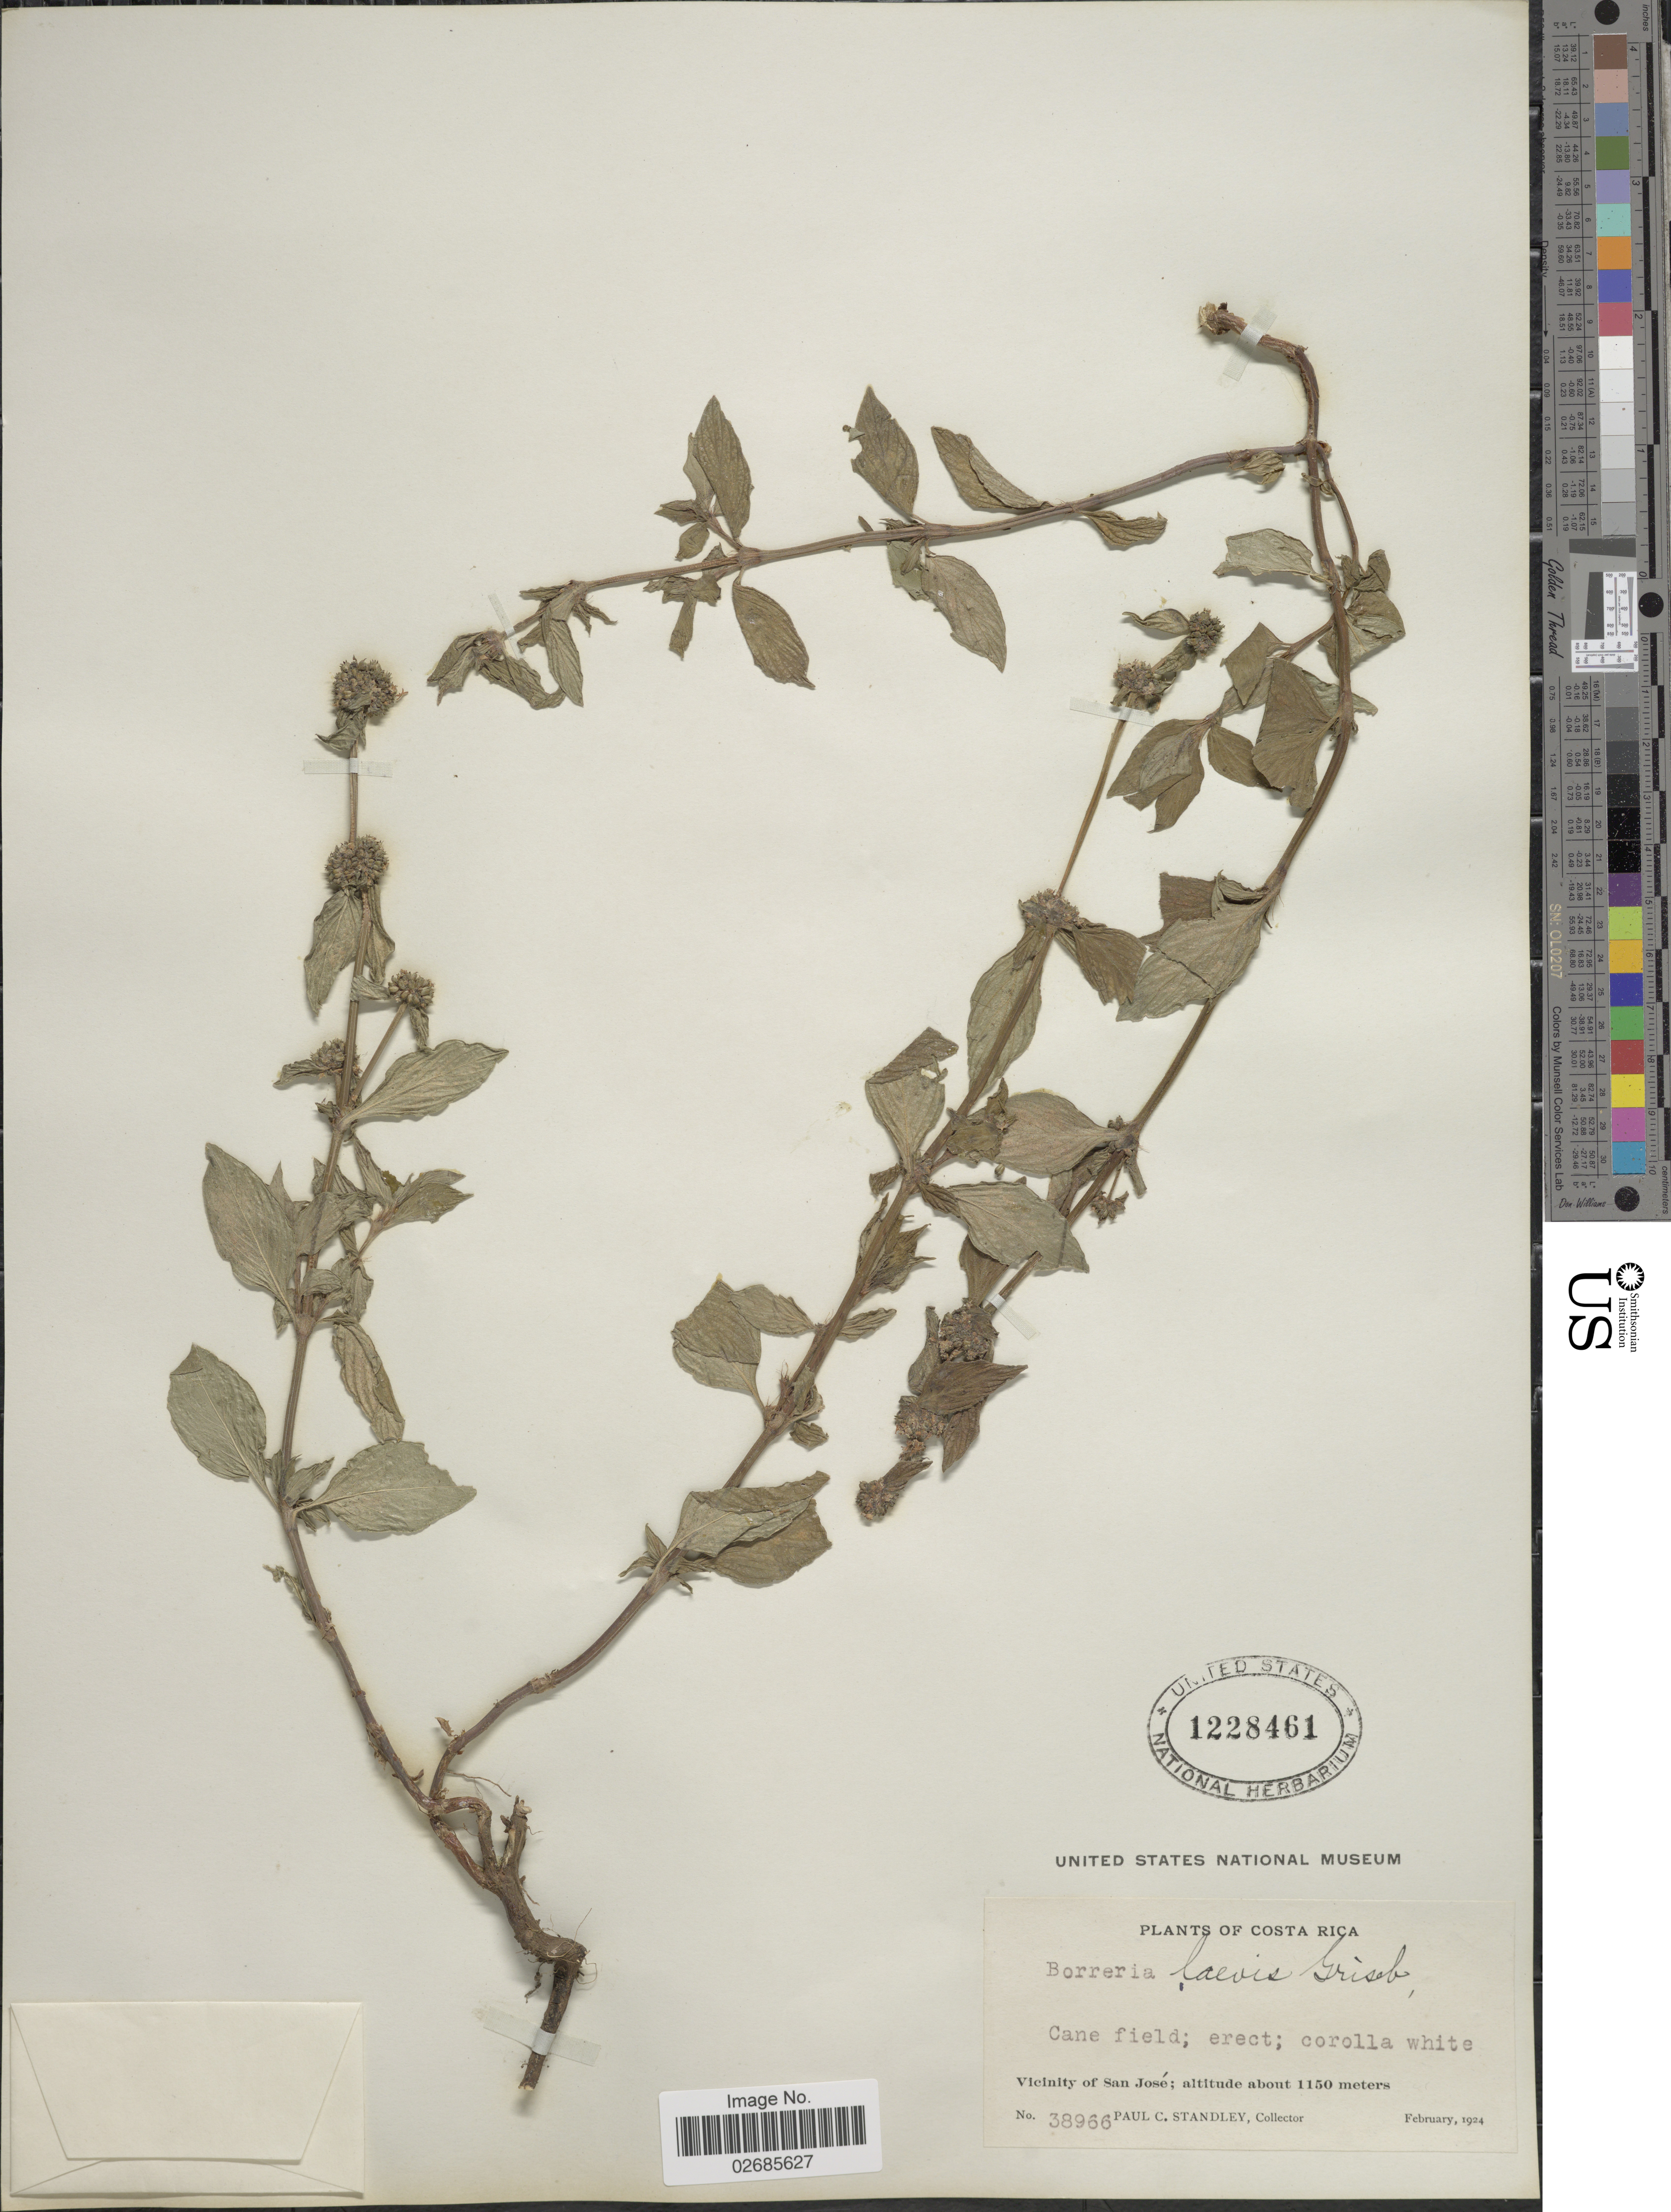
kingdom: Plantae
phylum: Tracheophyta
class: Magnoliopsida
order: Gentianales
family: Rubiaceae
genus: Borreria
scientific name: Borreria latifolia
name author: (Aubl.) K. Schum.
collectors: P. C. Standley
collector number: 38966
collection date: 1924-02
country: Costa Rica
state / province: San José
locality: Cane field; Vicinity of San José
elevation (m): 1150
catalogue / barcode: US 1228461